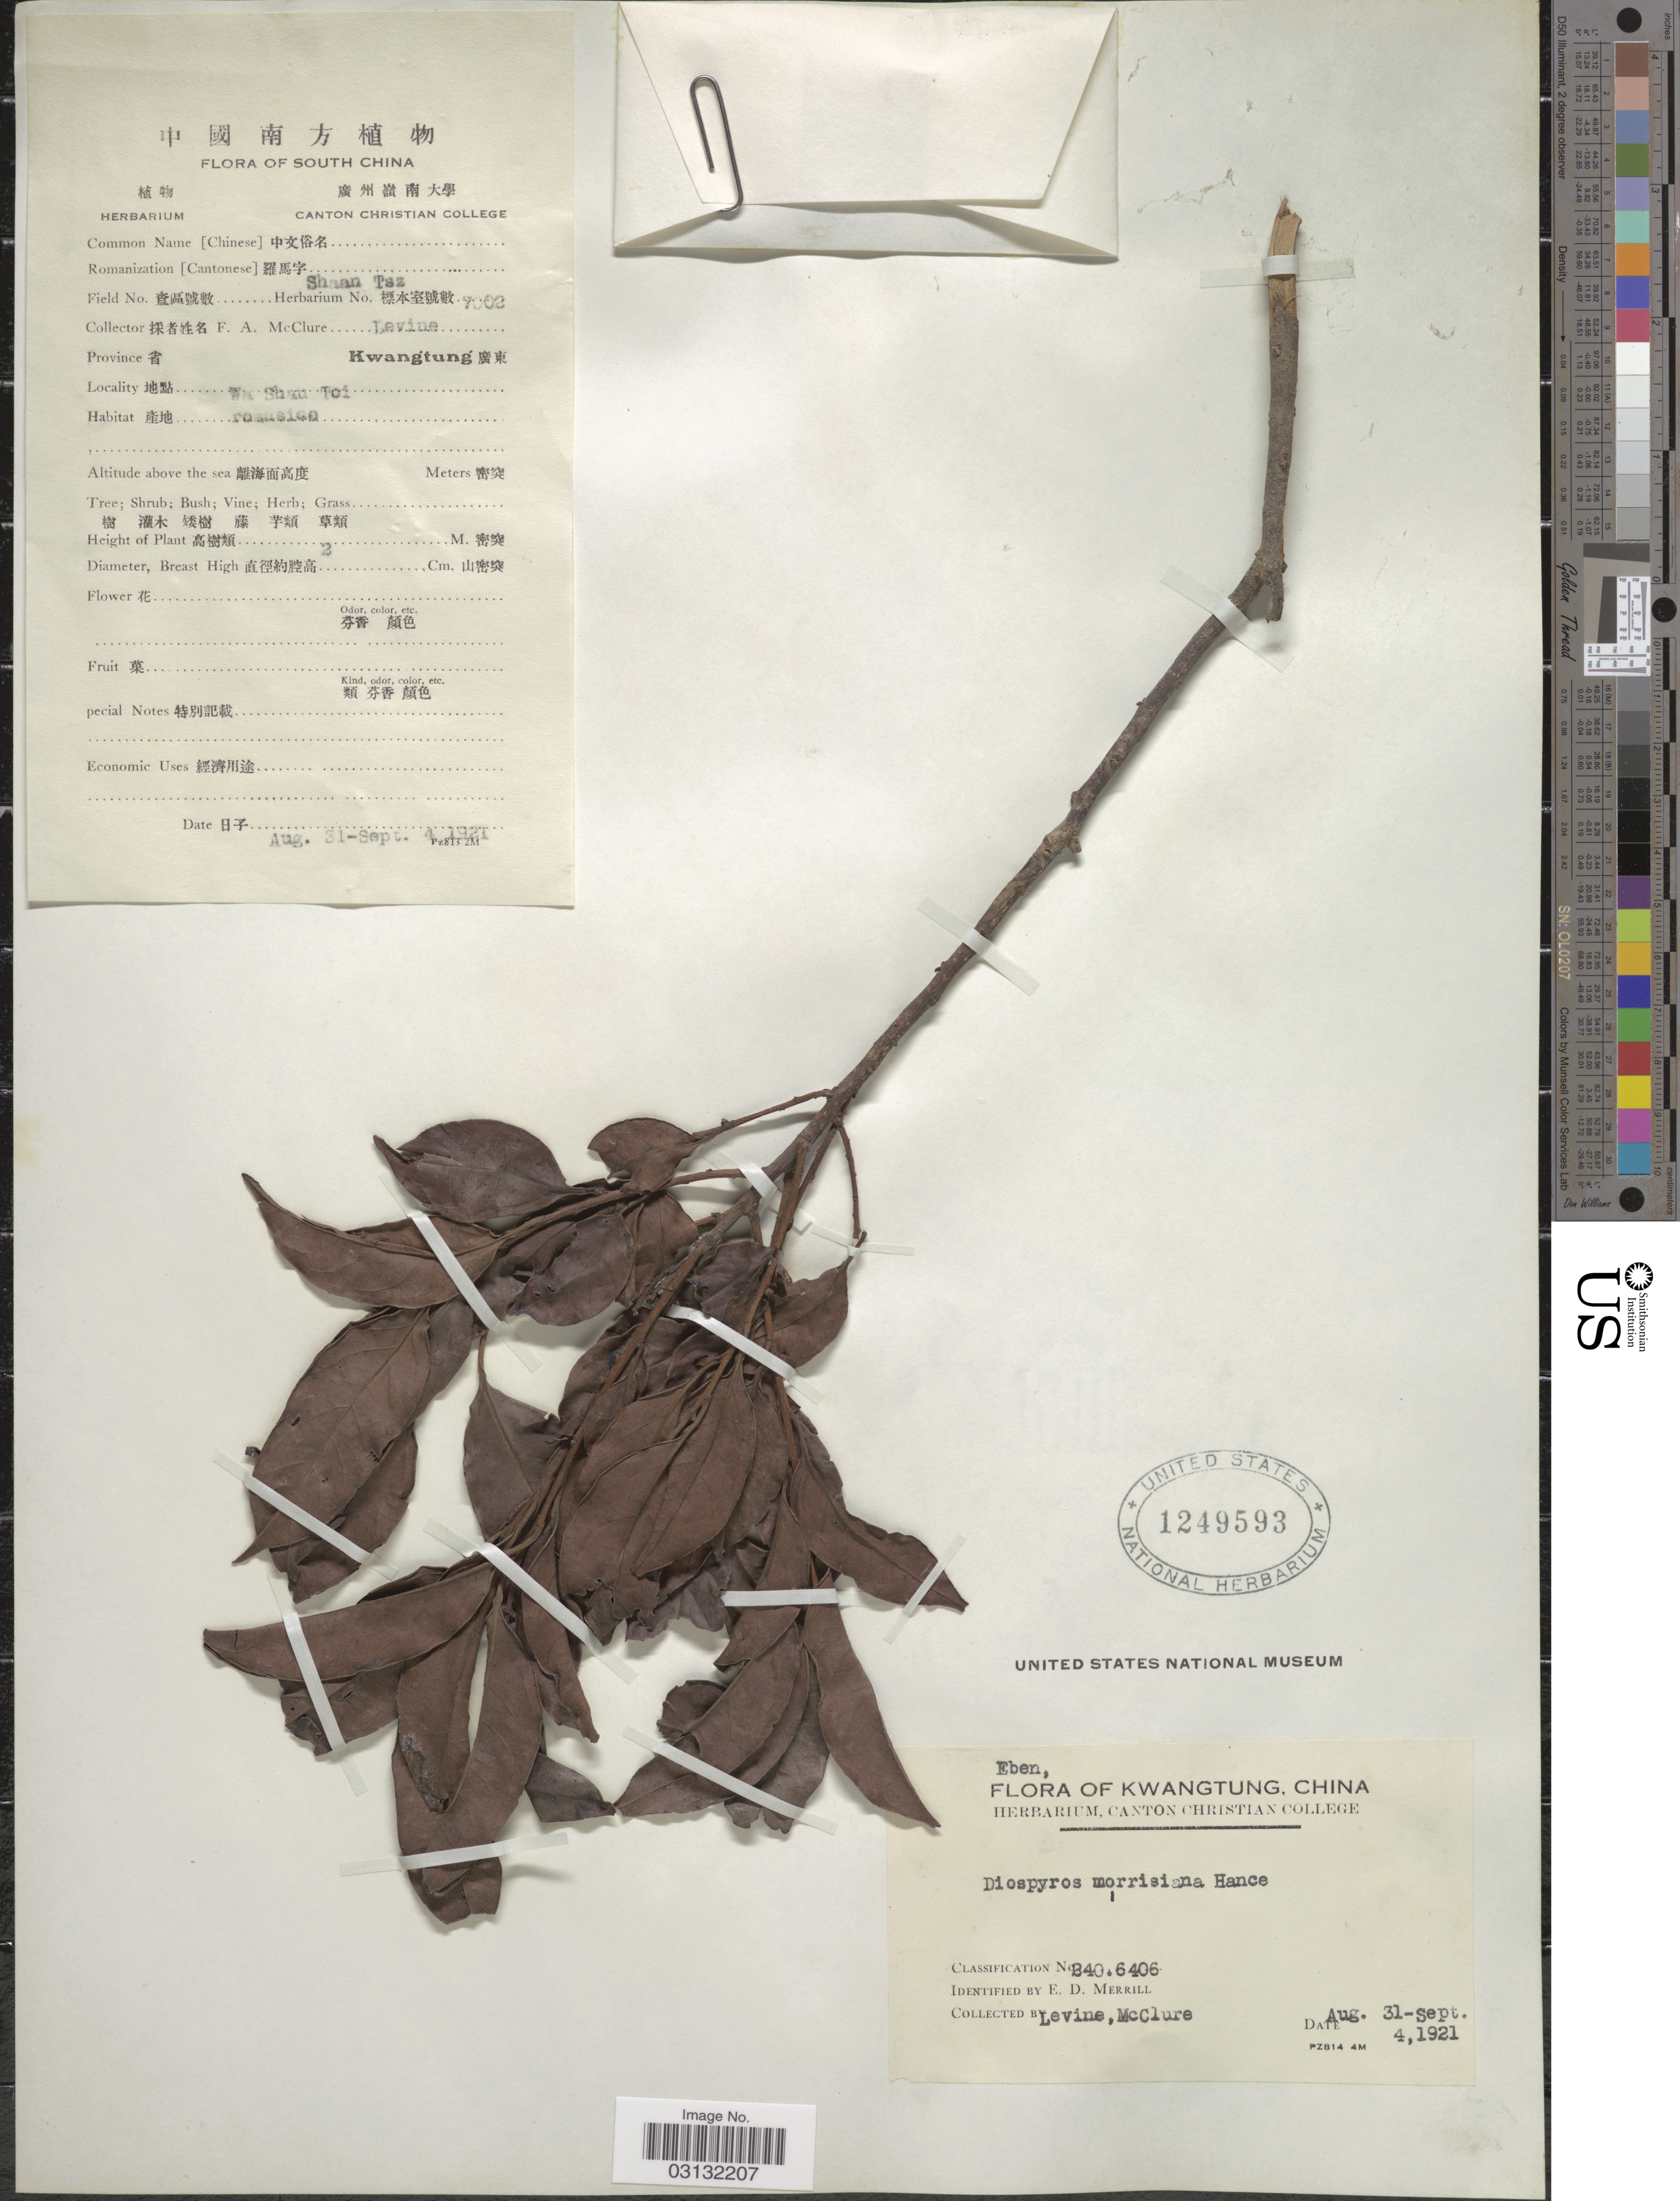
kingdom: Plantae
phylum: Tracheophyta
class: Magnoliopsida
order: Ericales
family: Ebenaceae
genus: Diospyros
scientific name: Diospyros morrisiana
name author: Hance in Walp.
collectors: -. Levine & F. A. McClure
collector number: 7002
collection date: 1921-08-31/1921-09-04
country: China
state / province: Guangdong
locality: South China. Kwangtung, Wa Shau [interpreted] Toi.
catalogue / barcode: US 1249593